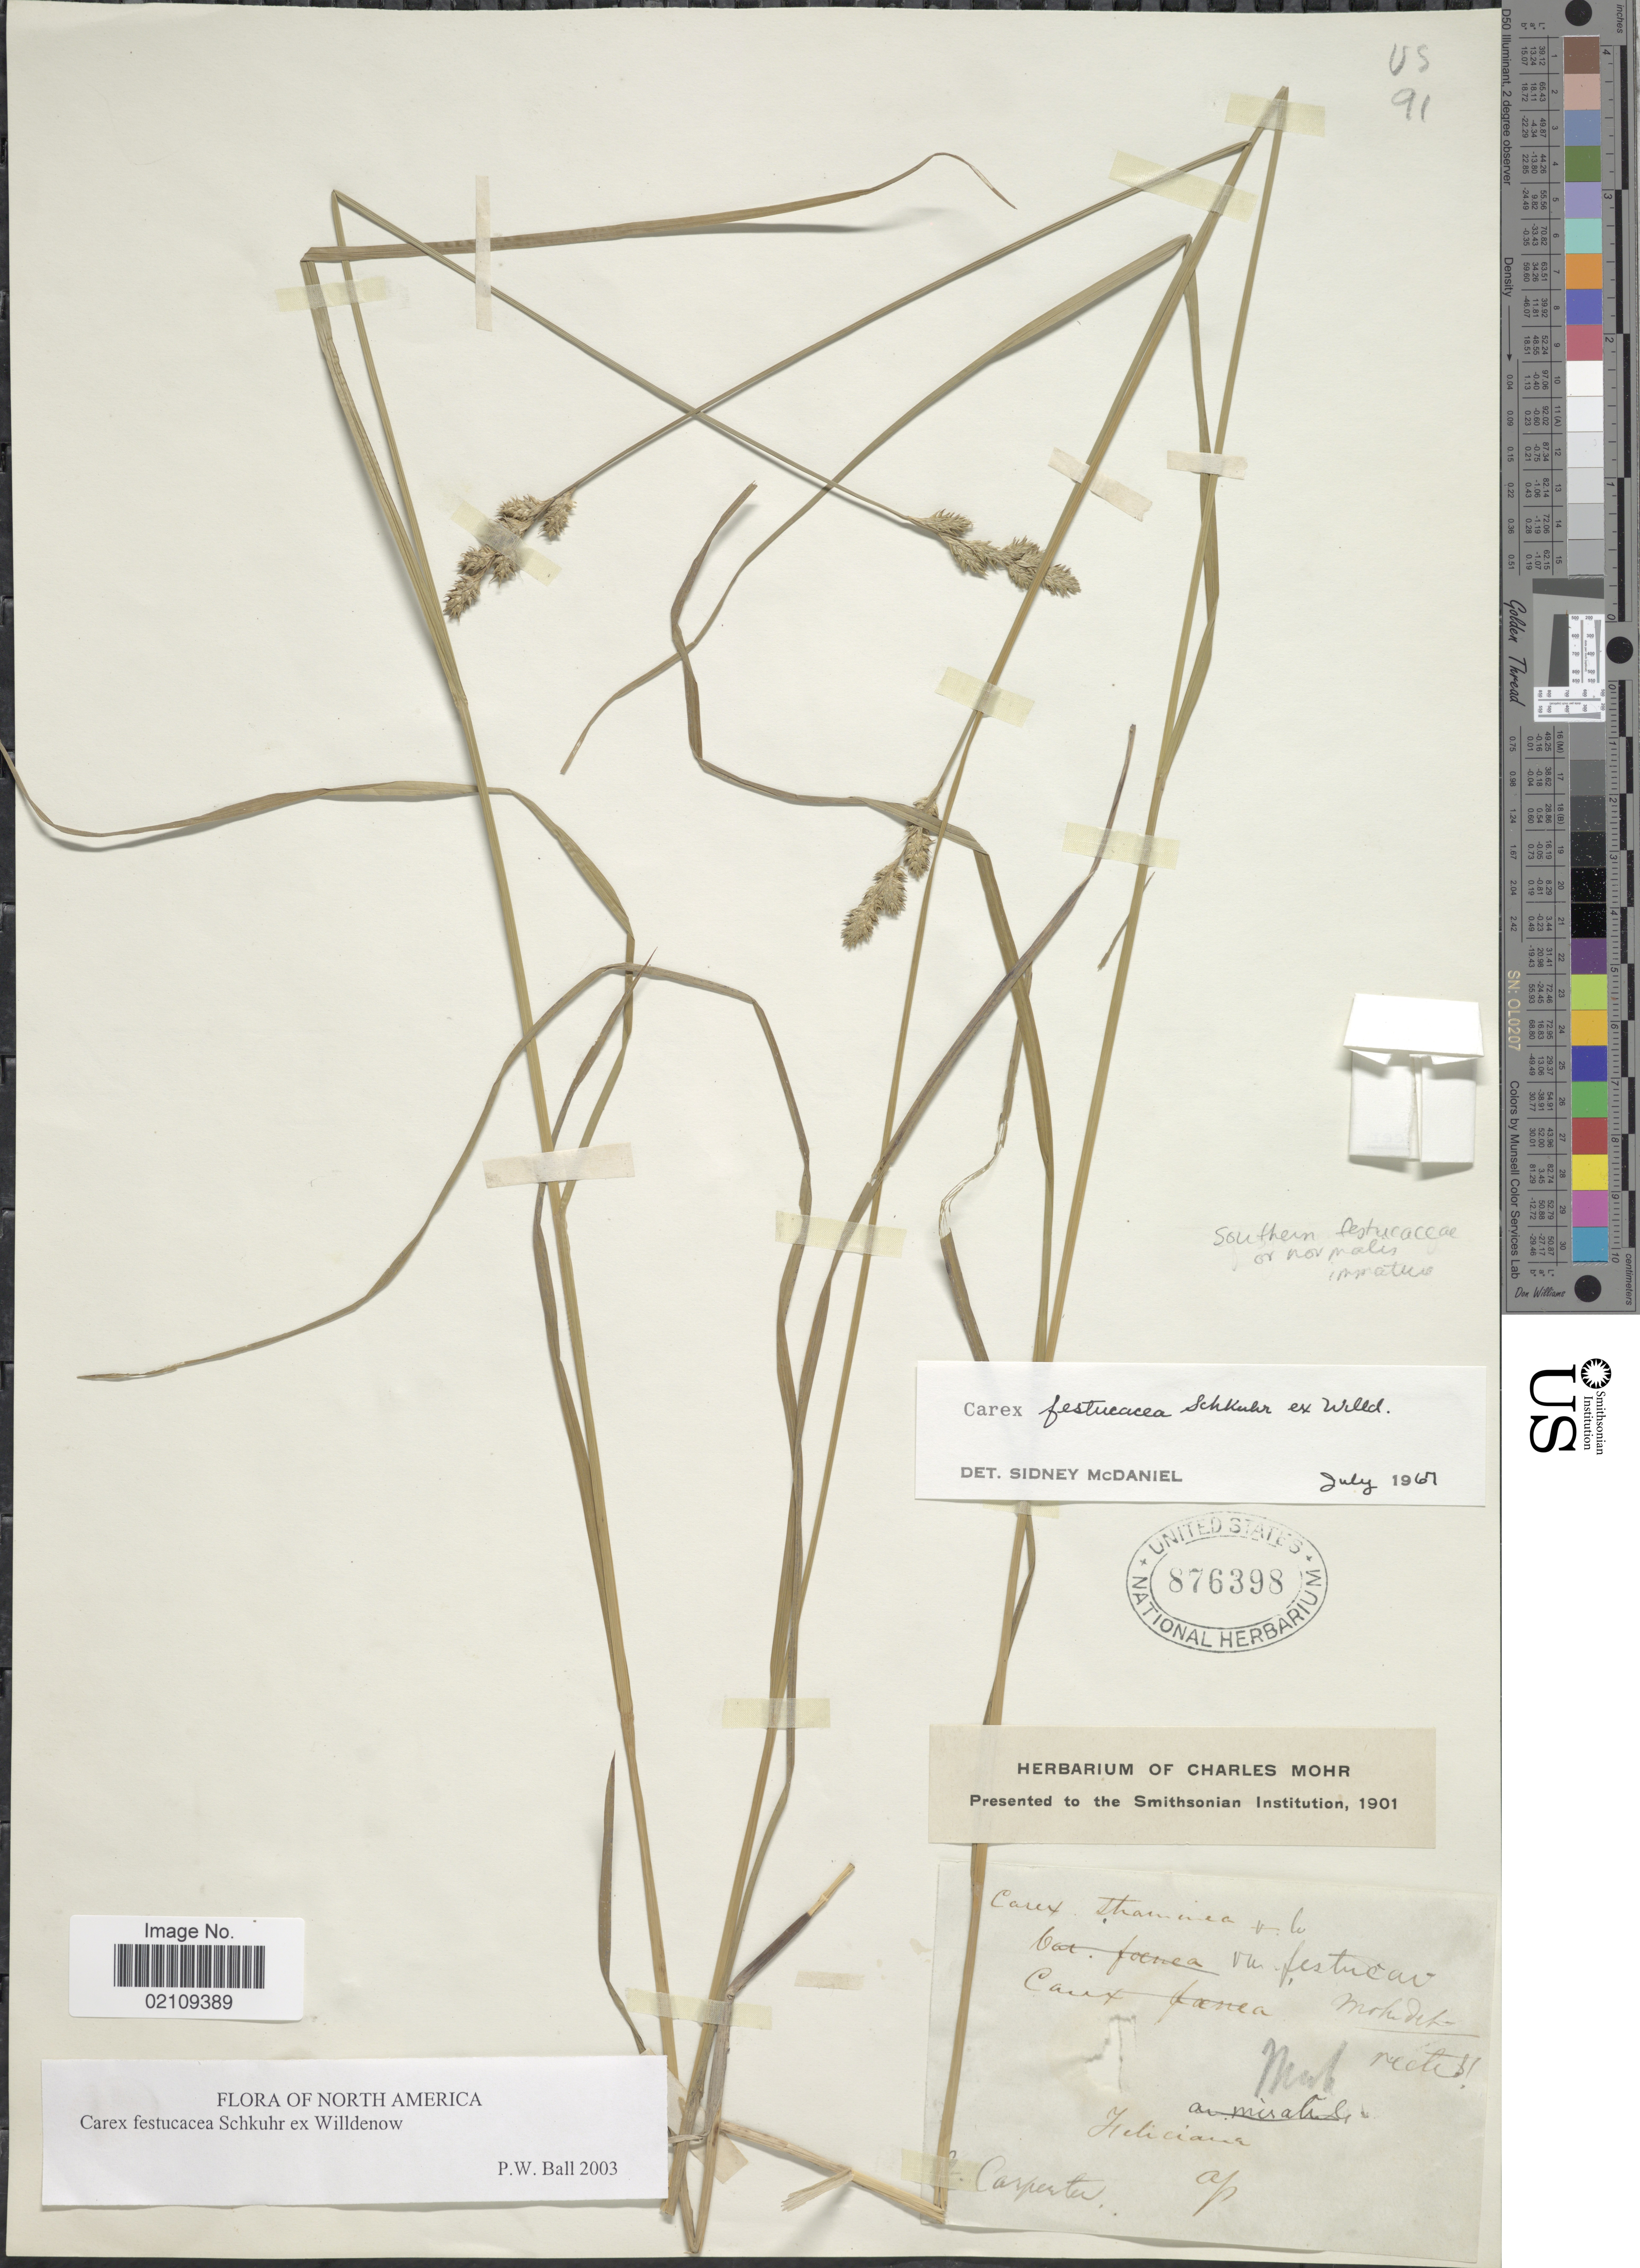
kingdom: Plantae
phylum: Tracheophyta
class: Liliopsida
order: Poales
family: Cyperaceae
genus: Carex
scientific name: Carex festucacea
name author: Willd.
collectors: -. Carpenter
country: United States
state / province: Louisiana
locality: Feliciana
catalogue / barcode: US 876398